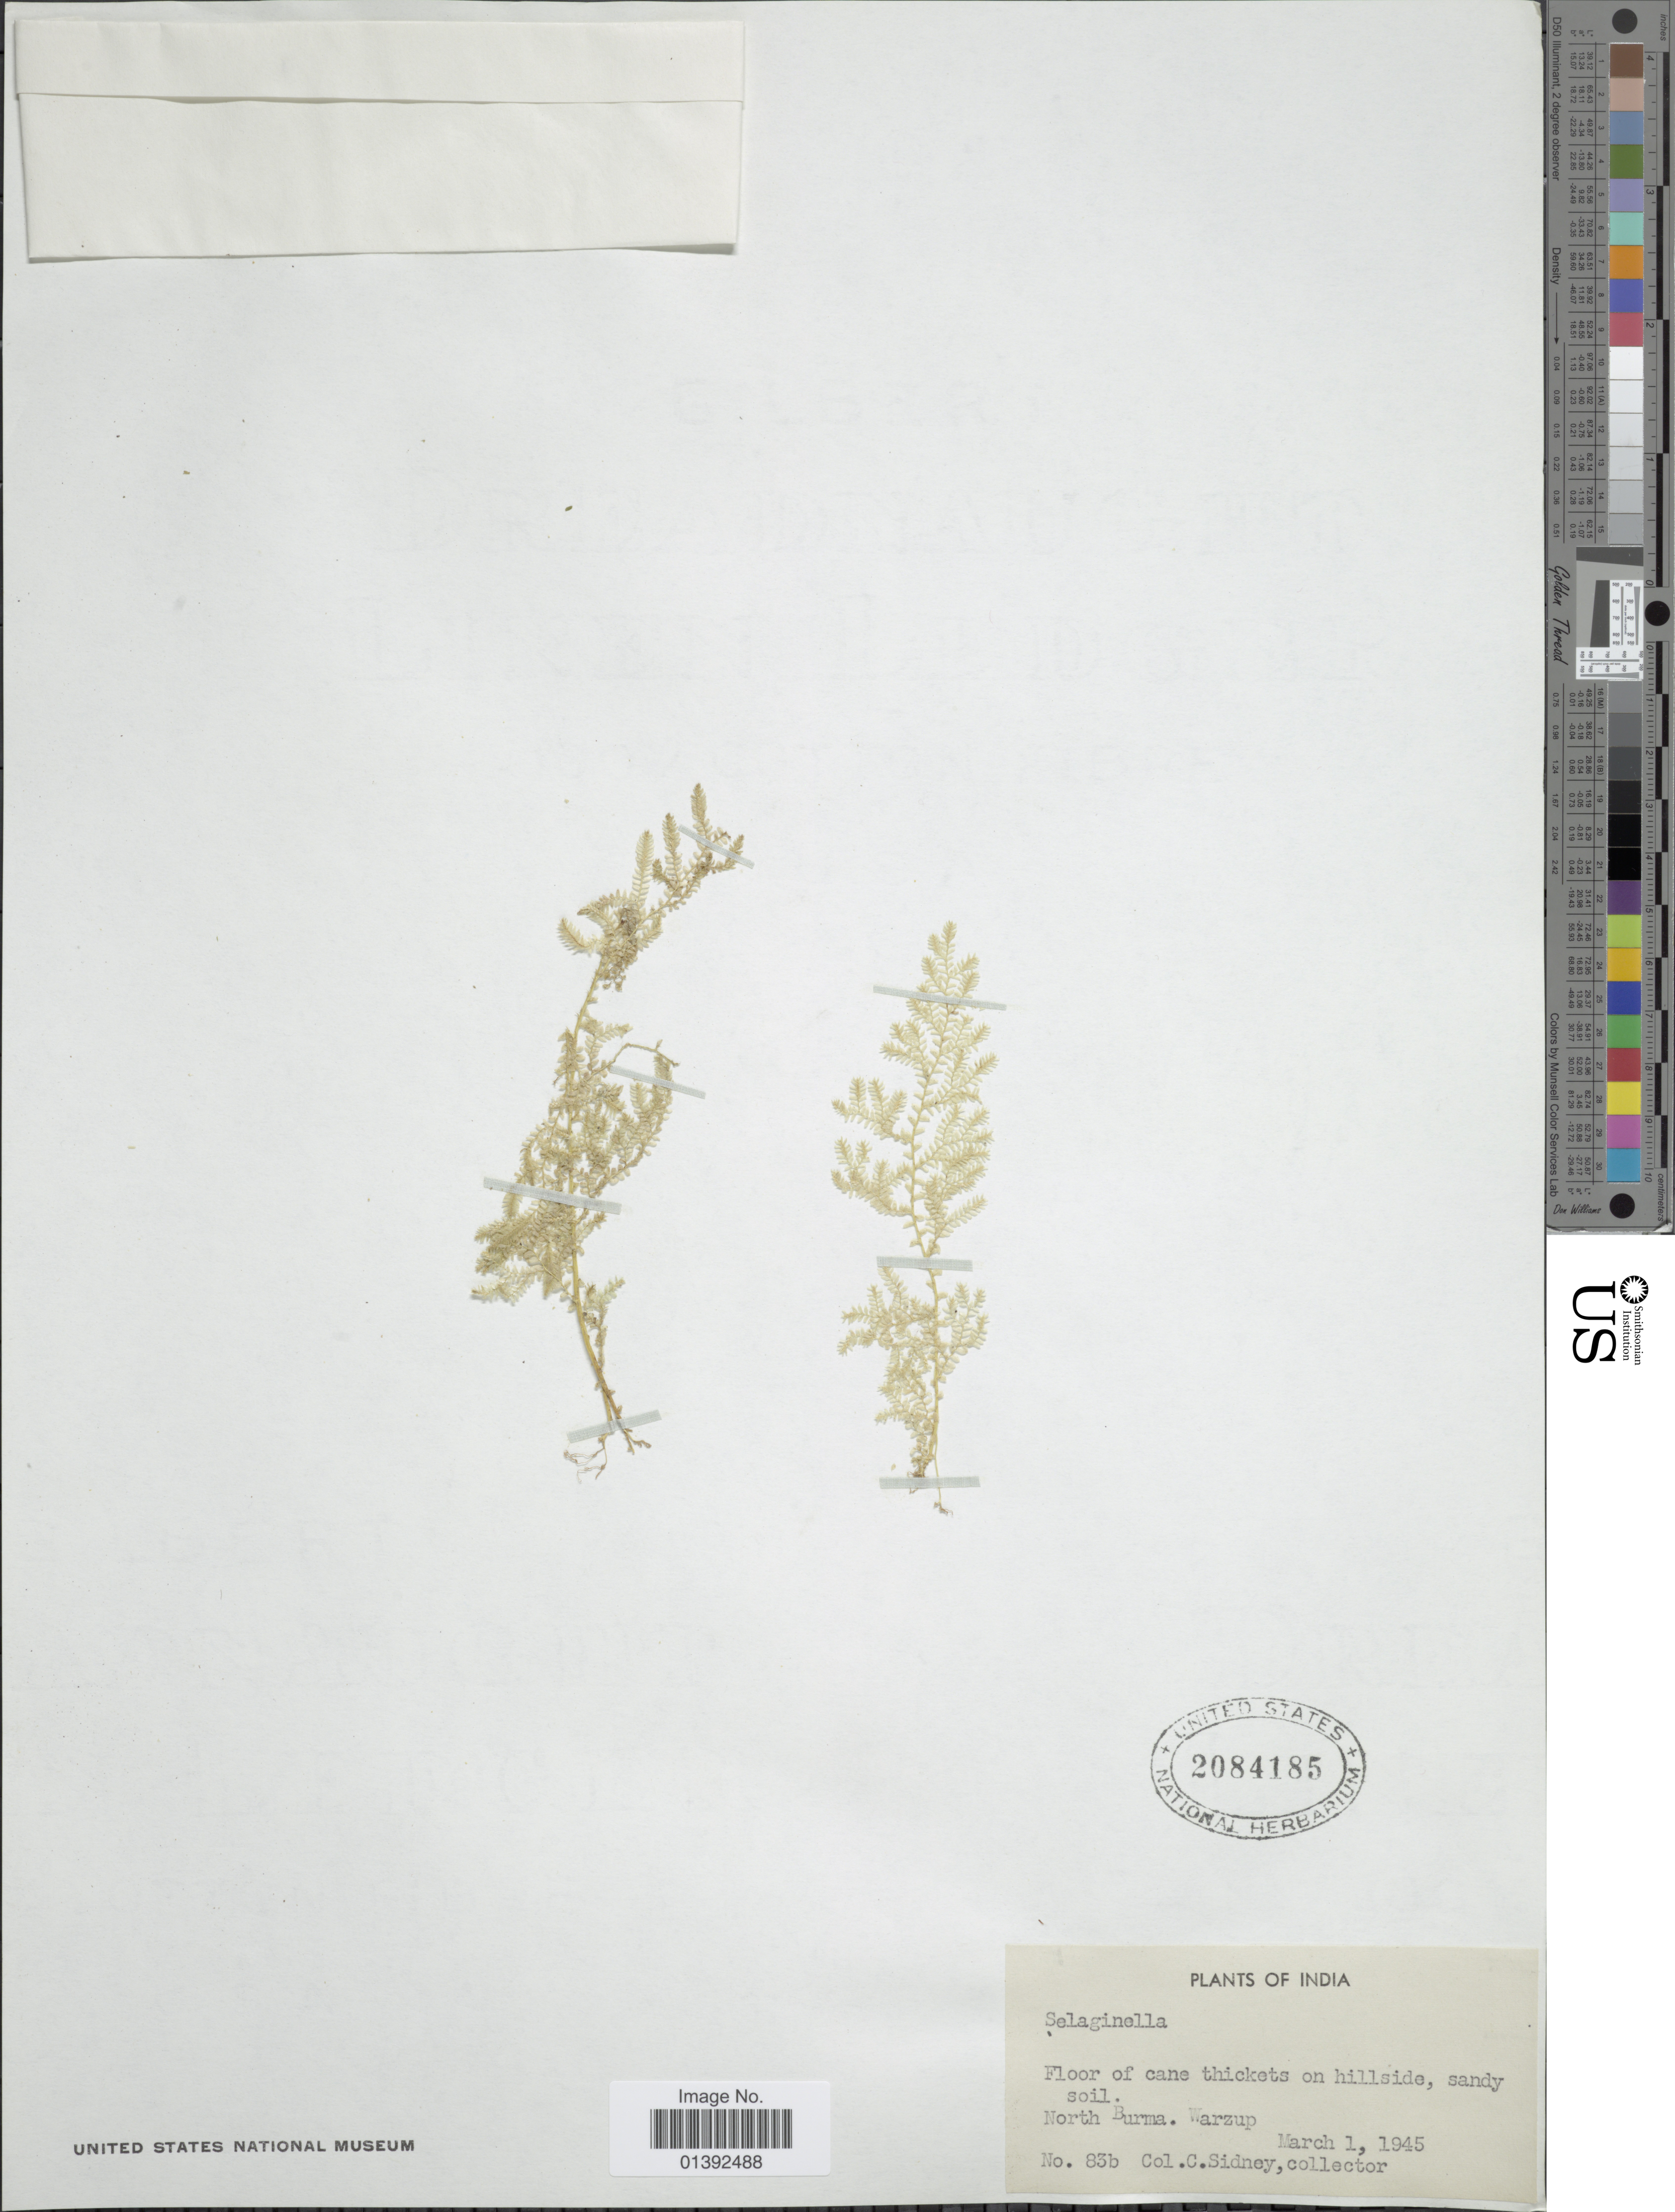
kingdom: Plantae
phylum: Tracheophyta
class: Lycopodiopsida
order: Selaginellales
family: Selaginellaceae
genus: Selaginella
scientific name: Selaginella sp.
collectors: C. Sidney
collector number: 83b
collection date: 1945-03-01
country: Myanmar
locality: North Burma, Warzup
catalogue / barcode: US 2084185